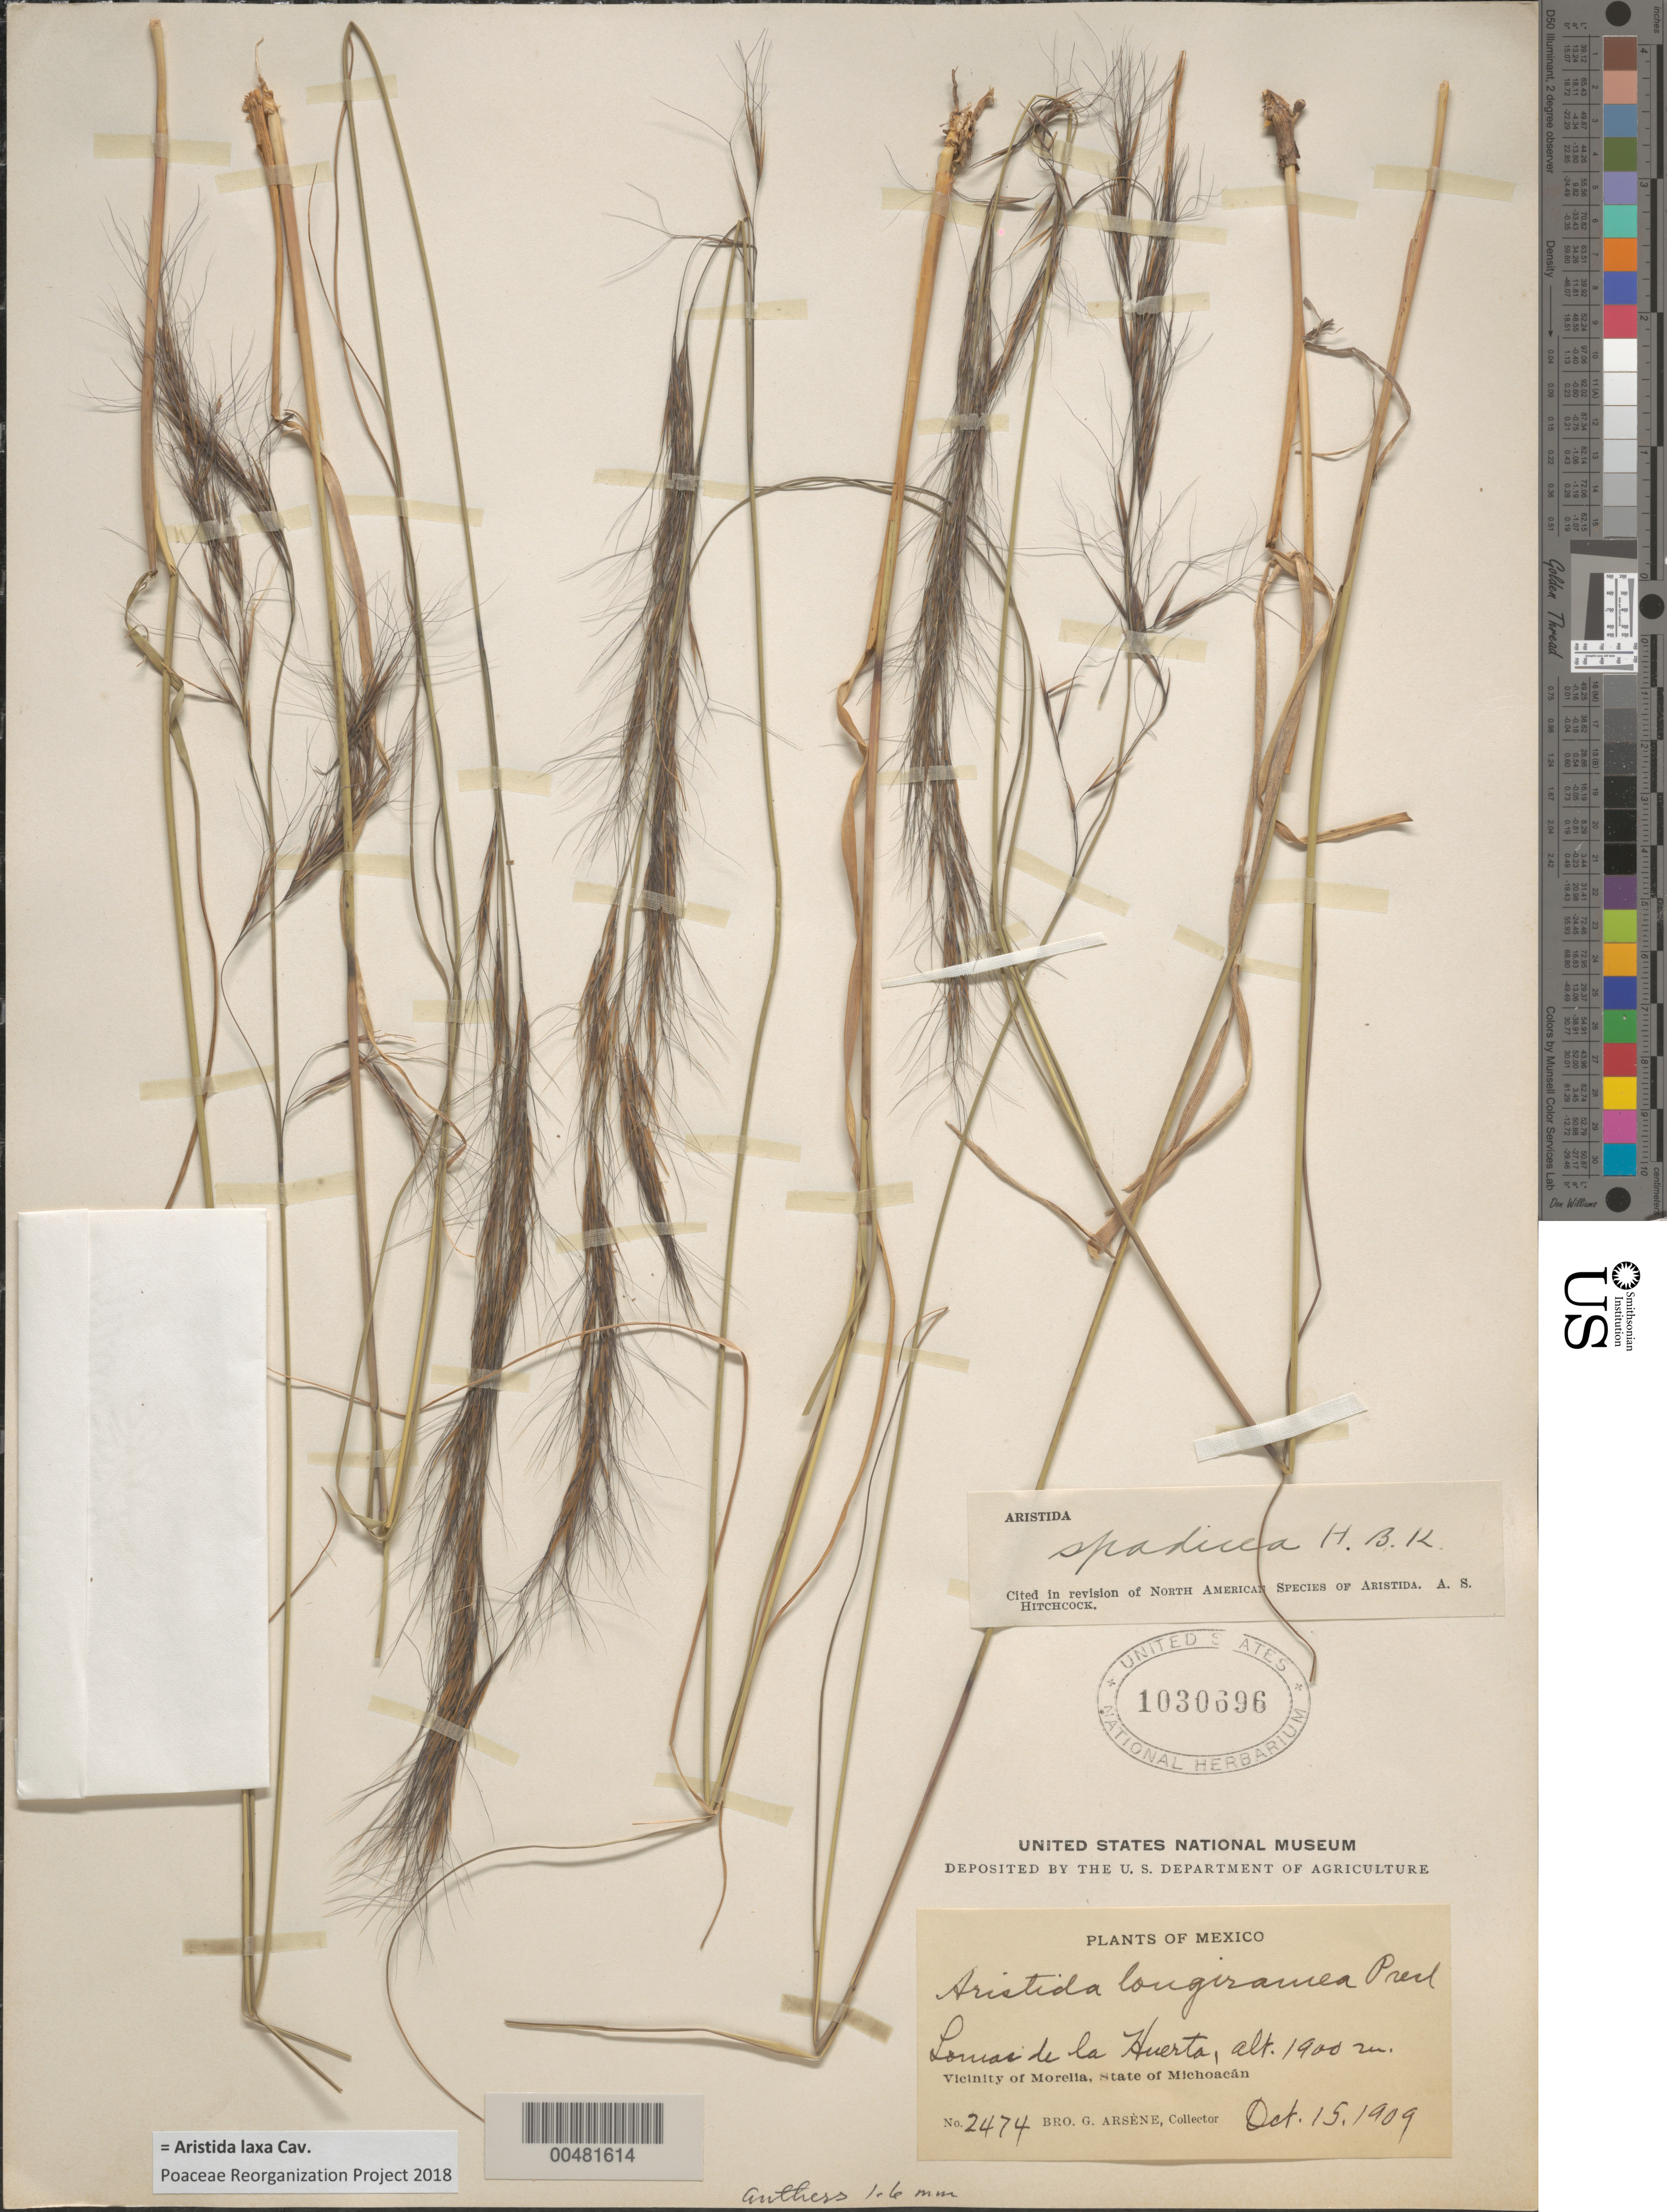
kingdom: Plantae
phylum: Tracheophyta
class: Liliopsida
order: Poales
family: Poaceae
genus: Aristida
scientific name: Aristida laxa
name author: Cav.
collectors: Bro. G. Arsène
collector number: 2474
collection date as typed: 15 Oct 1909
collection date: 1909-10-15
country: Mexico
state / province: Michoacán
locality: Lomas de la Huerta, vicinity of Morelia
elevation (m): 1900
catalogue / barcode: US 1030696